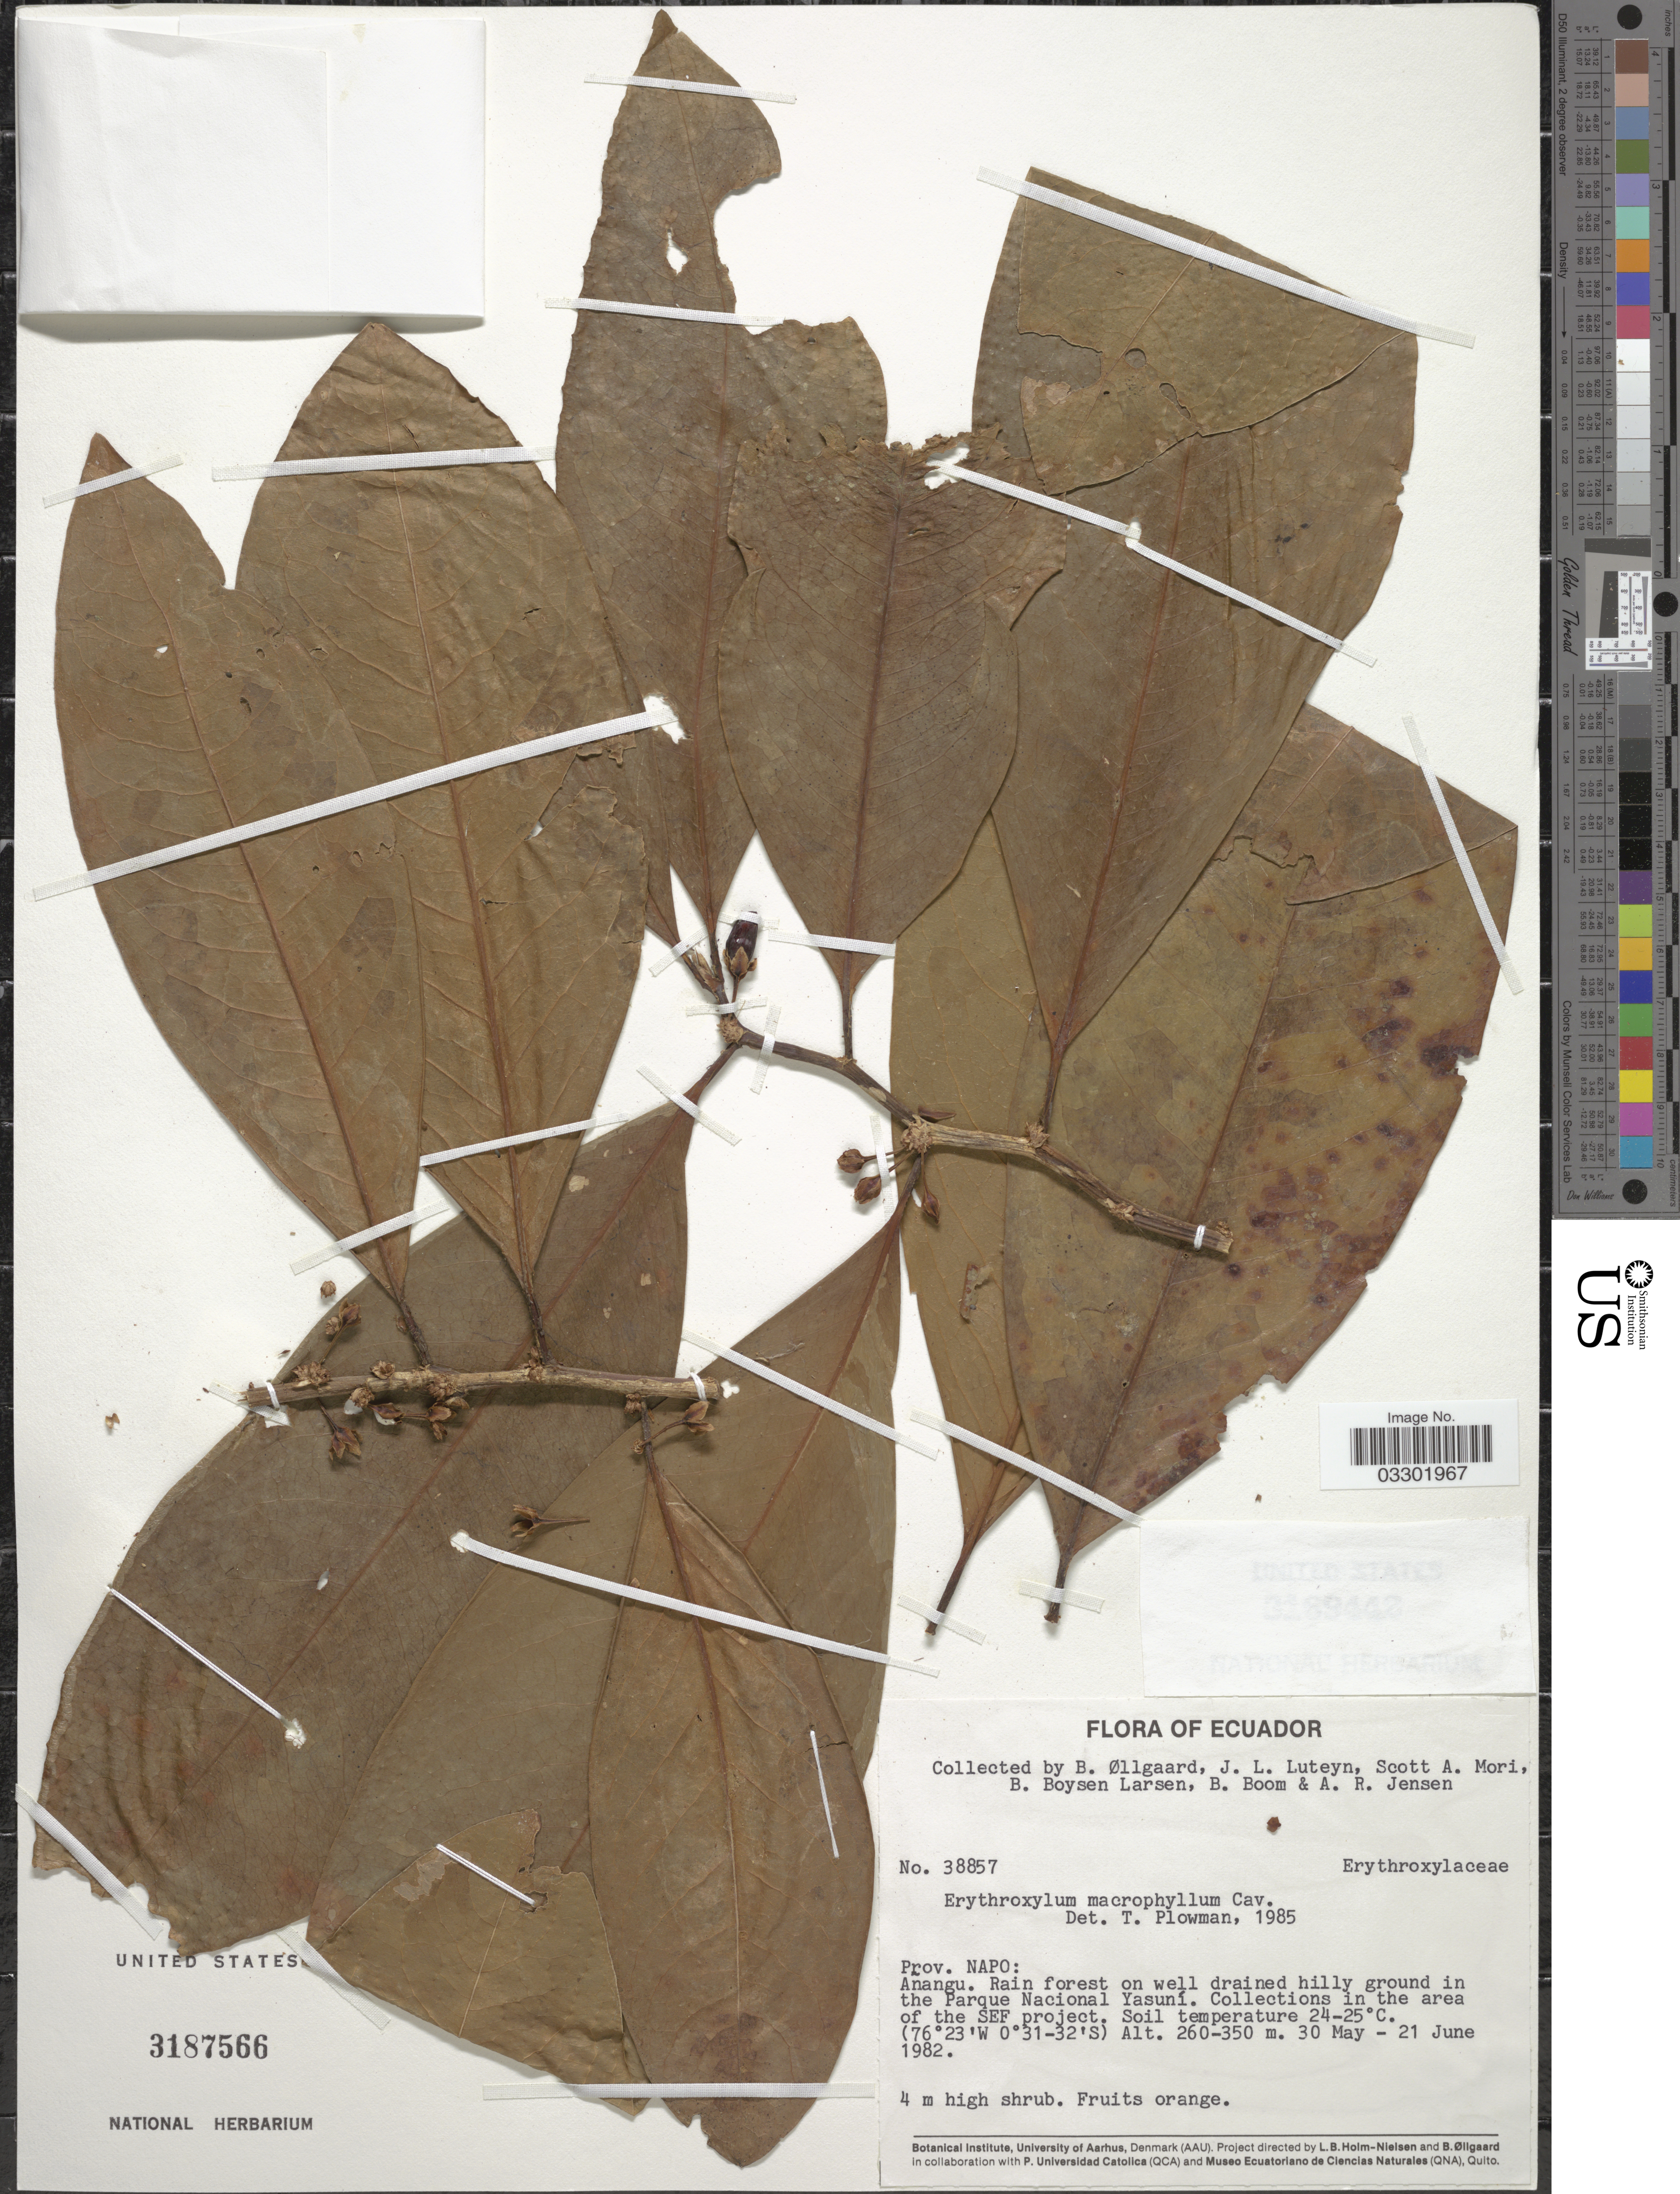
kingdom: Plantae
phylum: Tracheophyta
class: Magnoliopsida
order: Malpighiales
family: Erythroxylaceae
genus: Erythroxylum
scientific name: Erythroxylum macrophyllum var. macrophyllum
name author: Cav.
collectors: B. Øllgaard, J. Luteyn, S. Mori, B. Boysen Larsen & et al.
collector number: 38857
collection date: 1982-05-30/1982-06-21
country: Ecuador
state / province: Napo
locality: Añangu. Rain forest on well drained hilly ground in the Parque Nacional Yasuní. In the area of the SEF project.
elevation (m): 260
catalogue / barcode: US 3187566